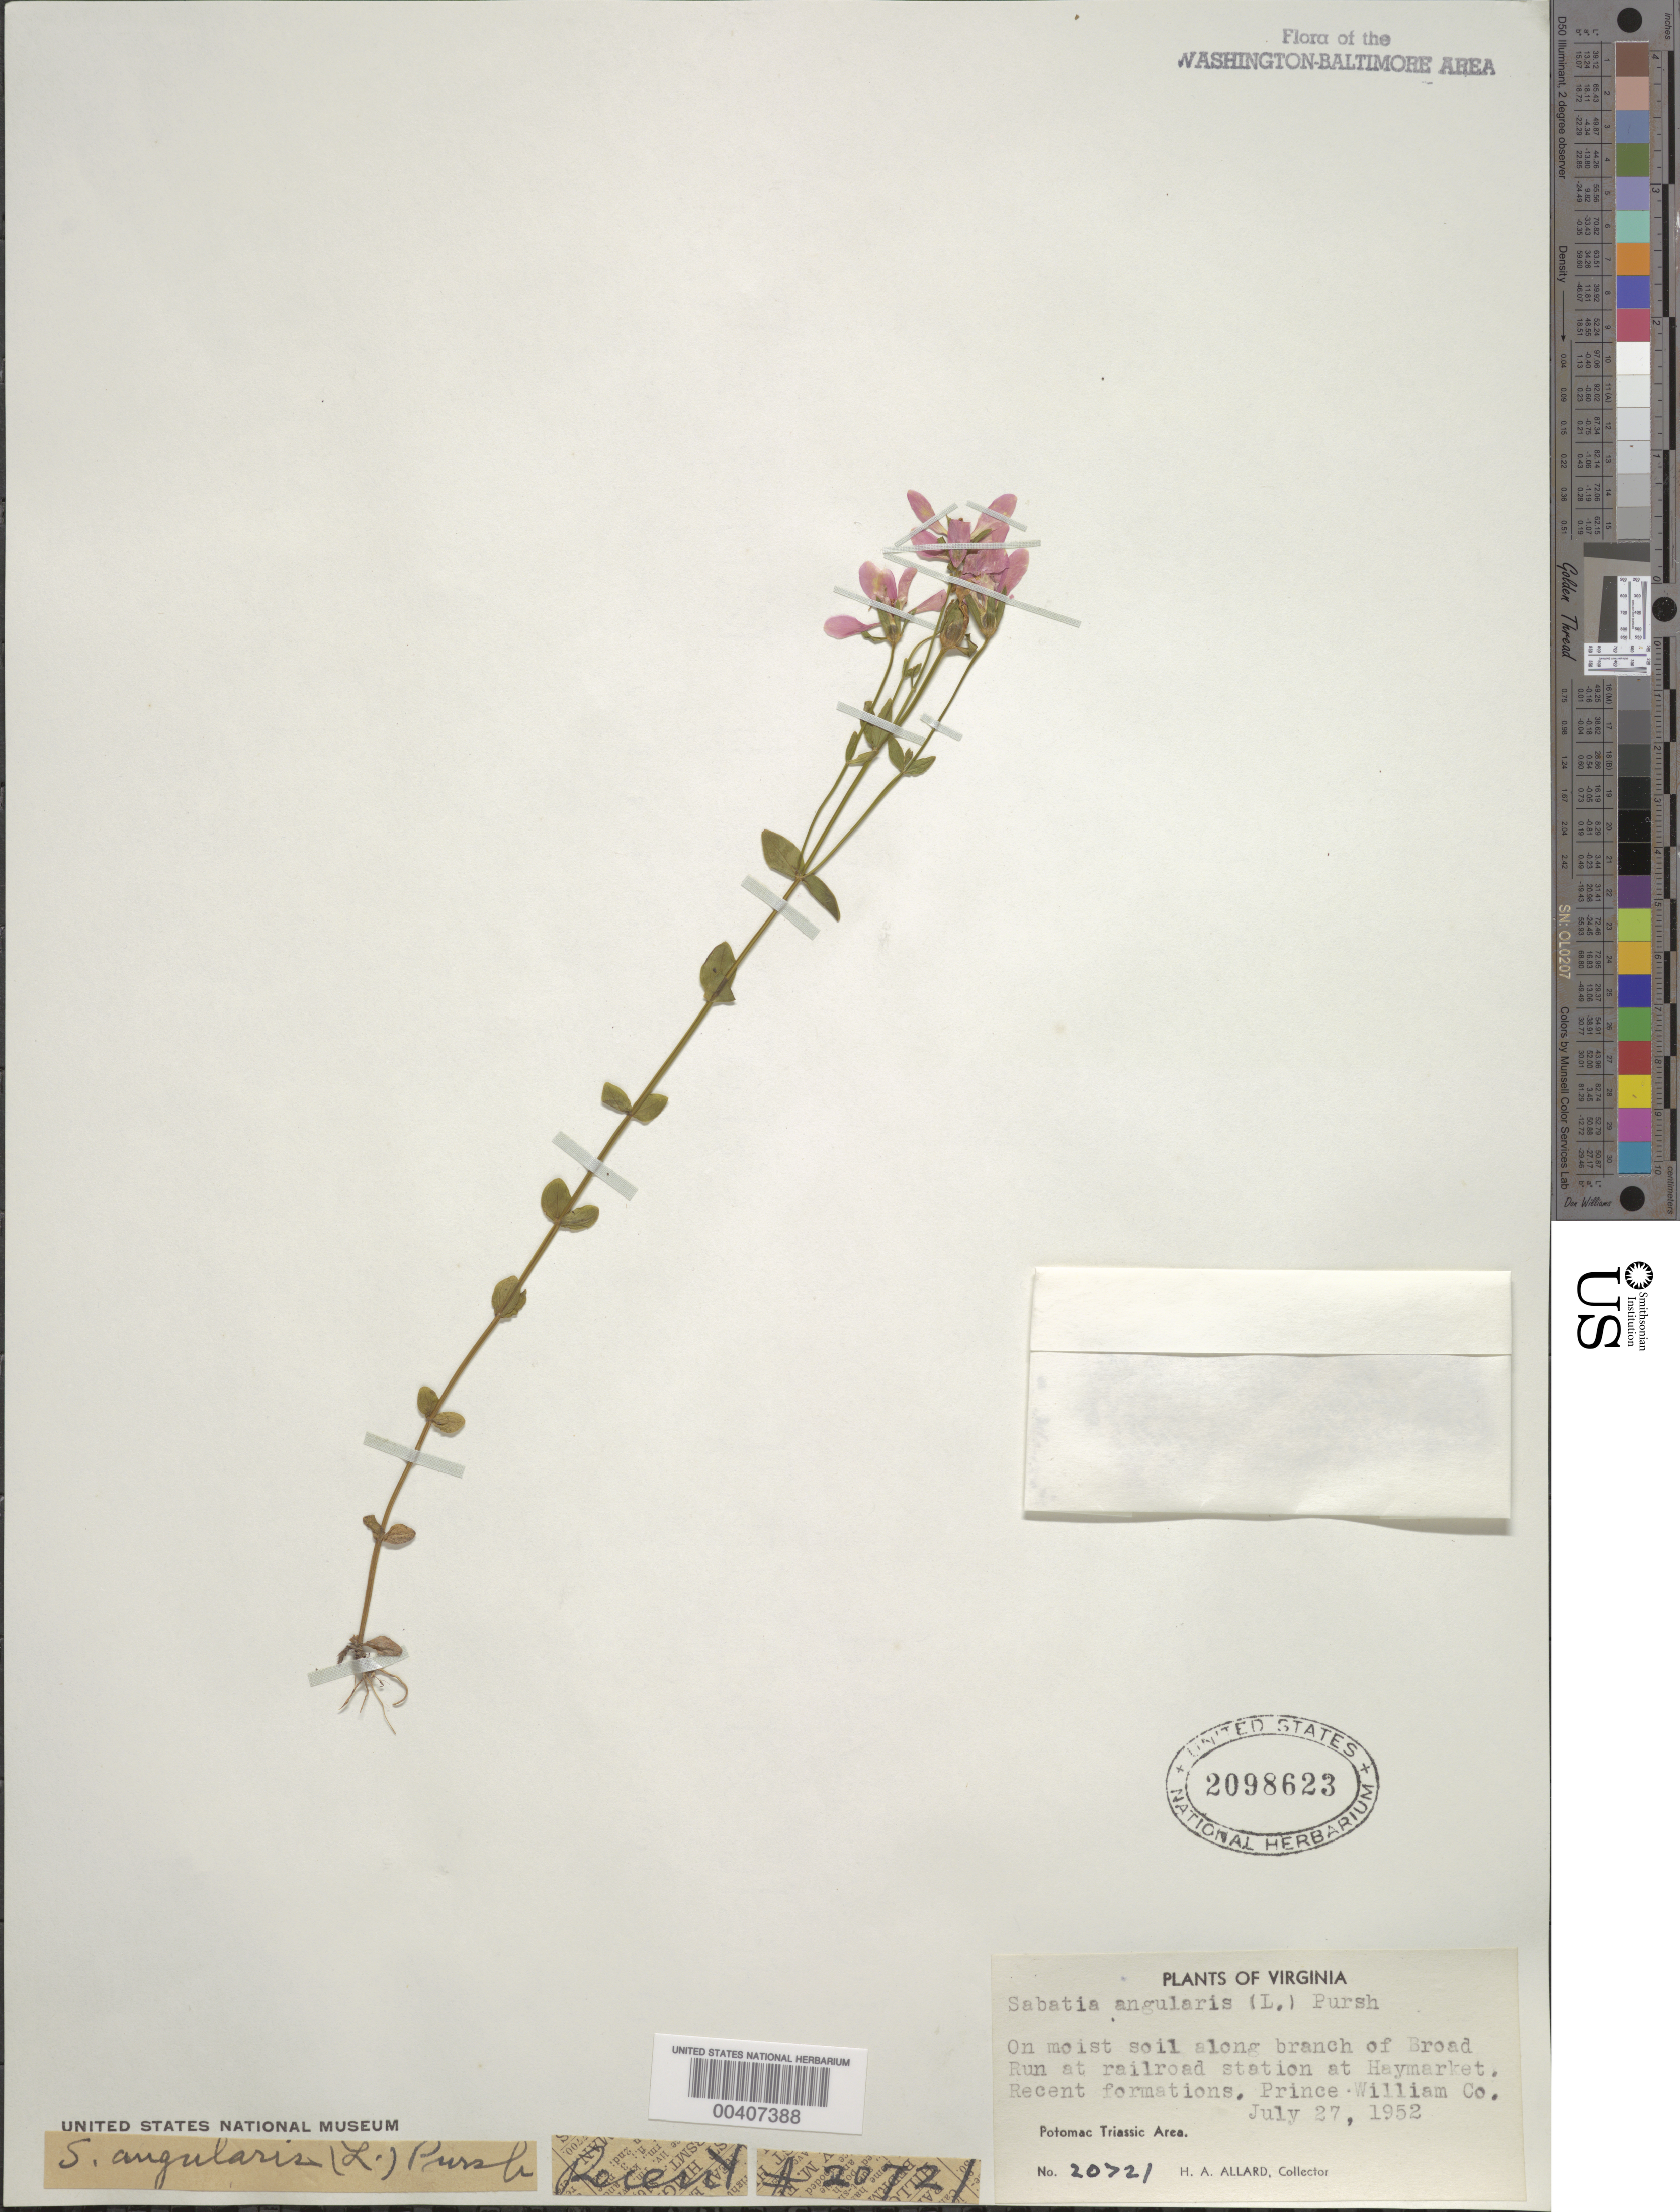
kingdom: Plantae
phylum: Tracheophyta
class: Magnoliopsida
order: Gentianales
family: Gentianaceae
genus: Sabatia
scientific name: Sabatia angularis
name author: (L.) Pursh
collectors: H. A. Allard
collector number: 20721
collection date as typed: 27 Jul 1952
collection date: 1952-07-27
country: United States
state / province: Virginia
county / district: Prince William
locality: Along Branch of Broad Run at R.R. Station at Haymarket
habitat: Moist soil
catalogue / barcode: US 2098623